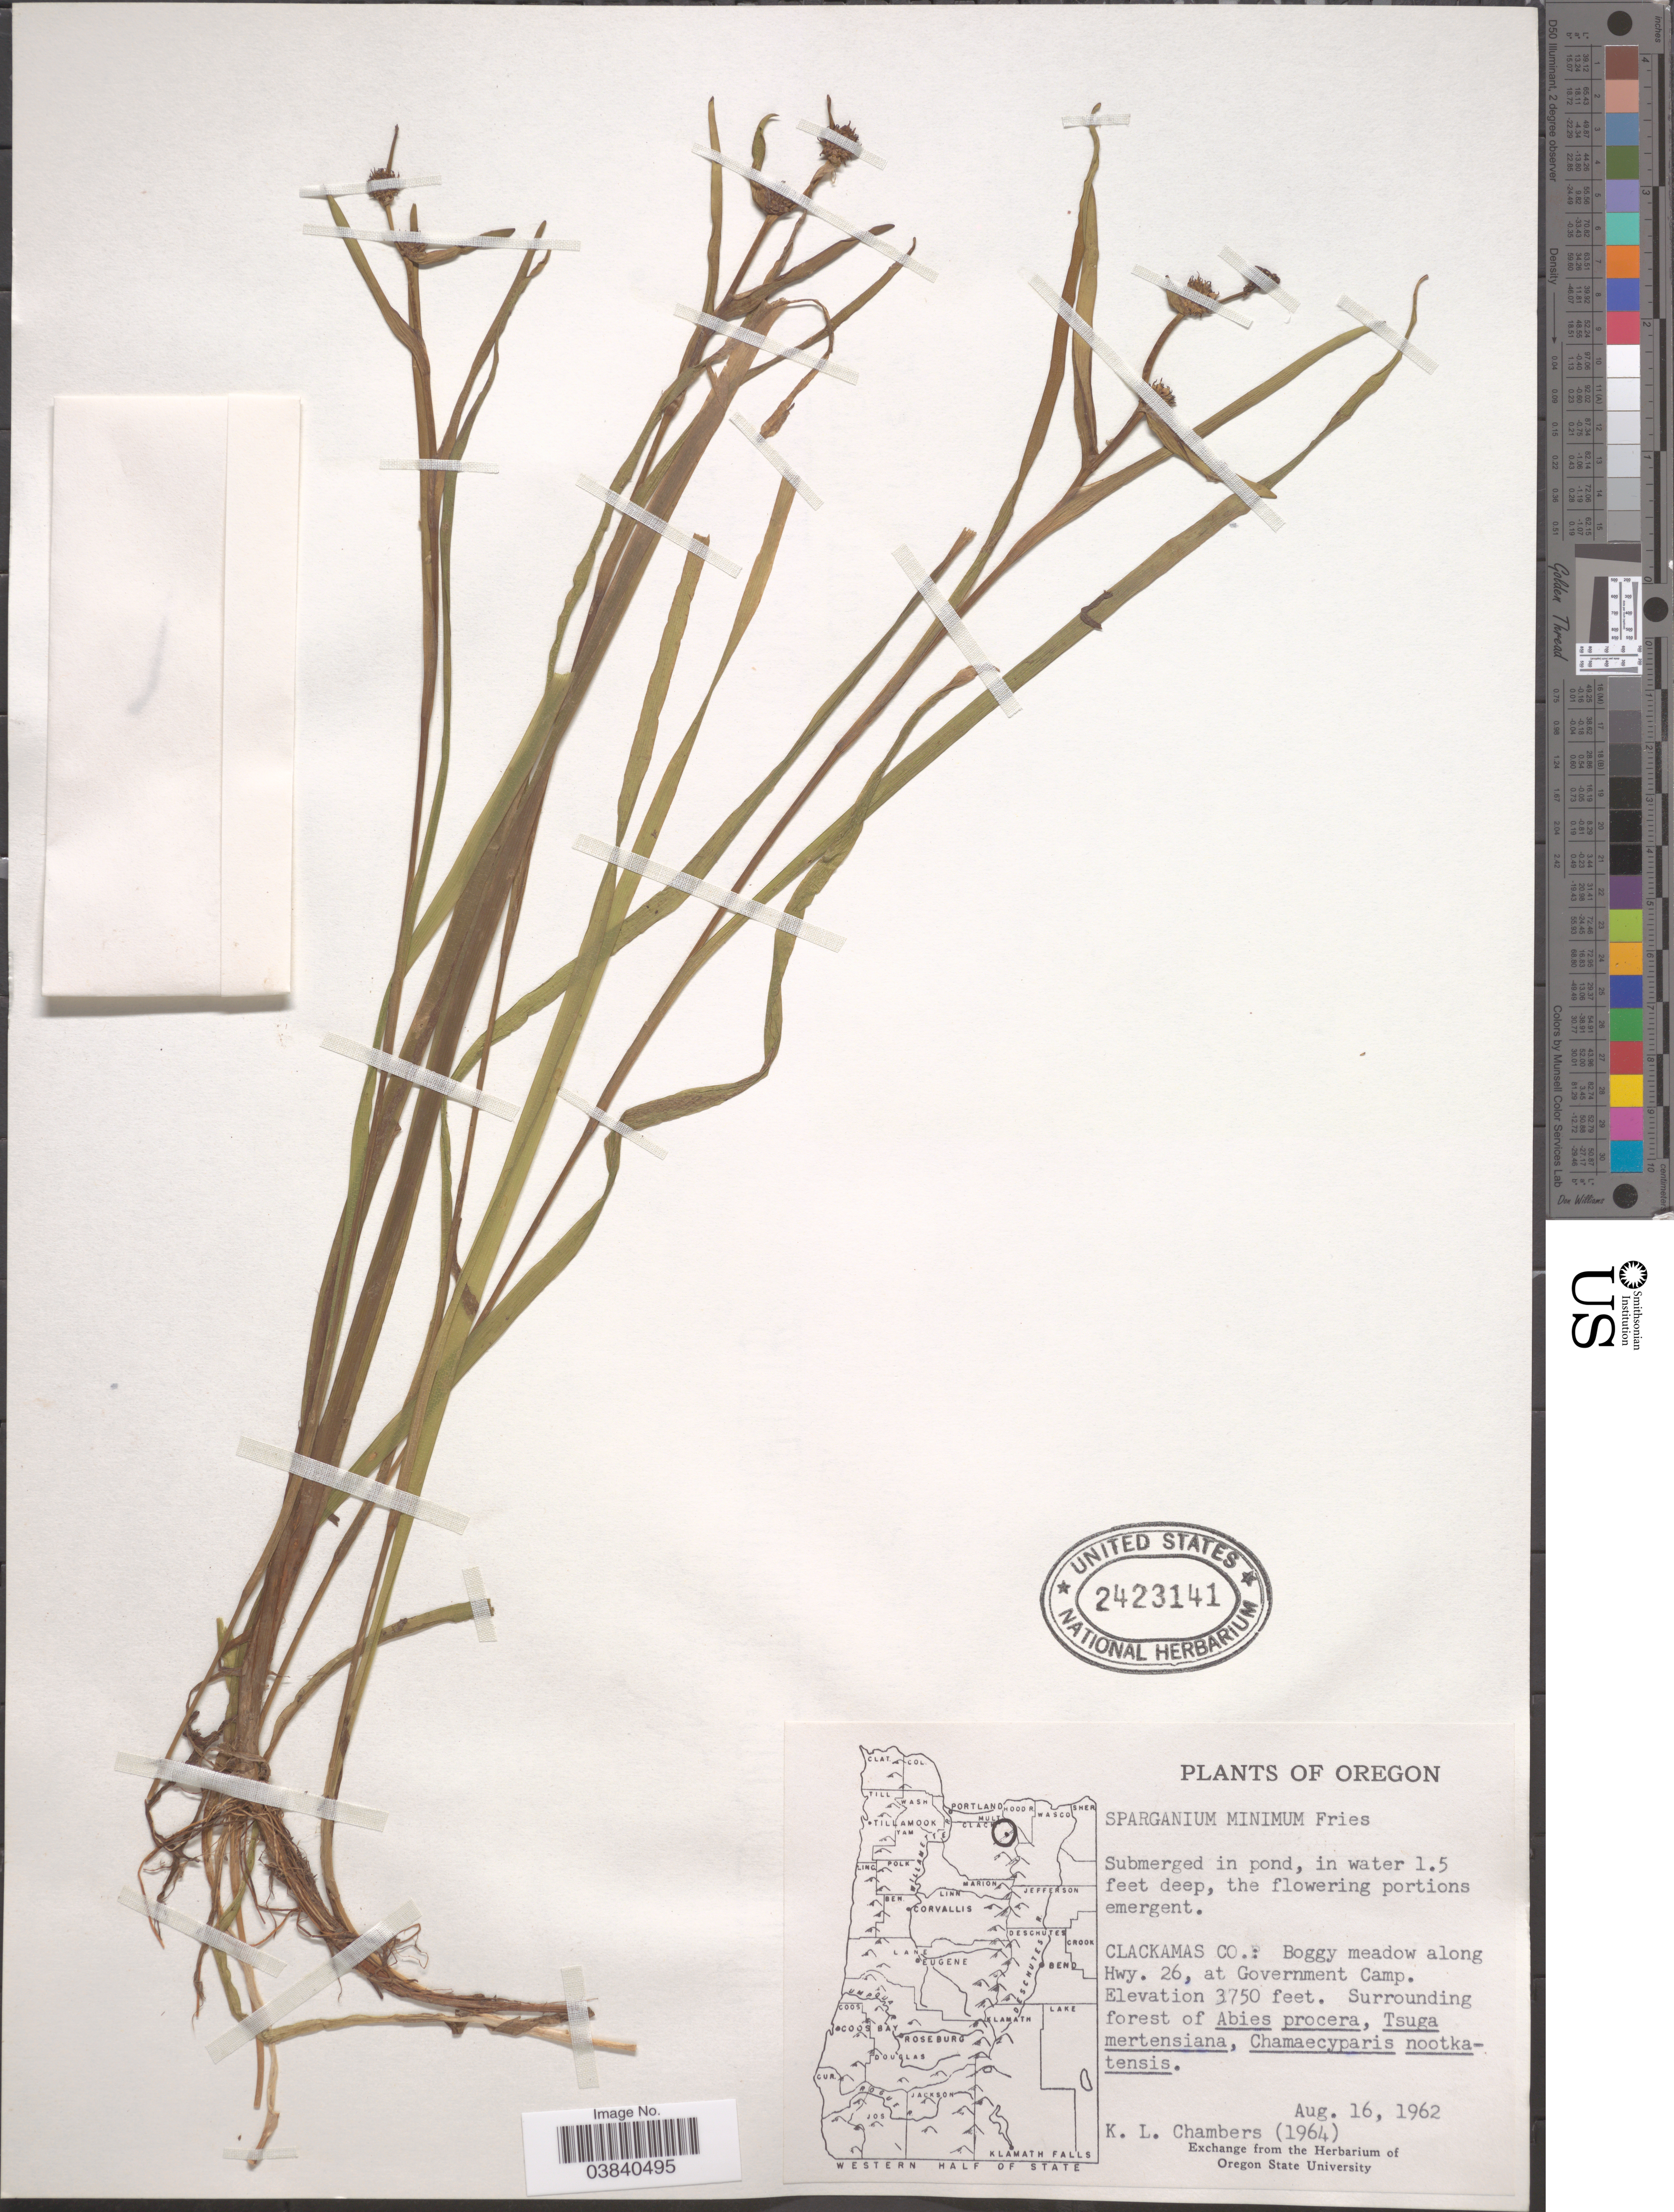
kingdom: Plantae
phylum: Tracheophyta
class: Liliopsida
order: Poales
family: Typhaceae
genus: Sparganium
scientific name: Sparganium minimum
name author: Wallr.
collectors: K. Chambers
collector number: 1964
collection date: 1962-08-16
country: United States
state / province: Oregon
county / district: Clackamas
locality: Clackamas Co.: Boggy meadow along Hwy. 26, at Government Camp.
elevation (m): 1143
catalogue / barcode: US 2423141